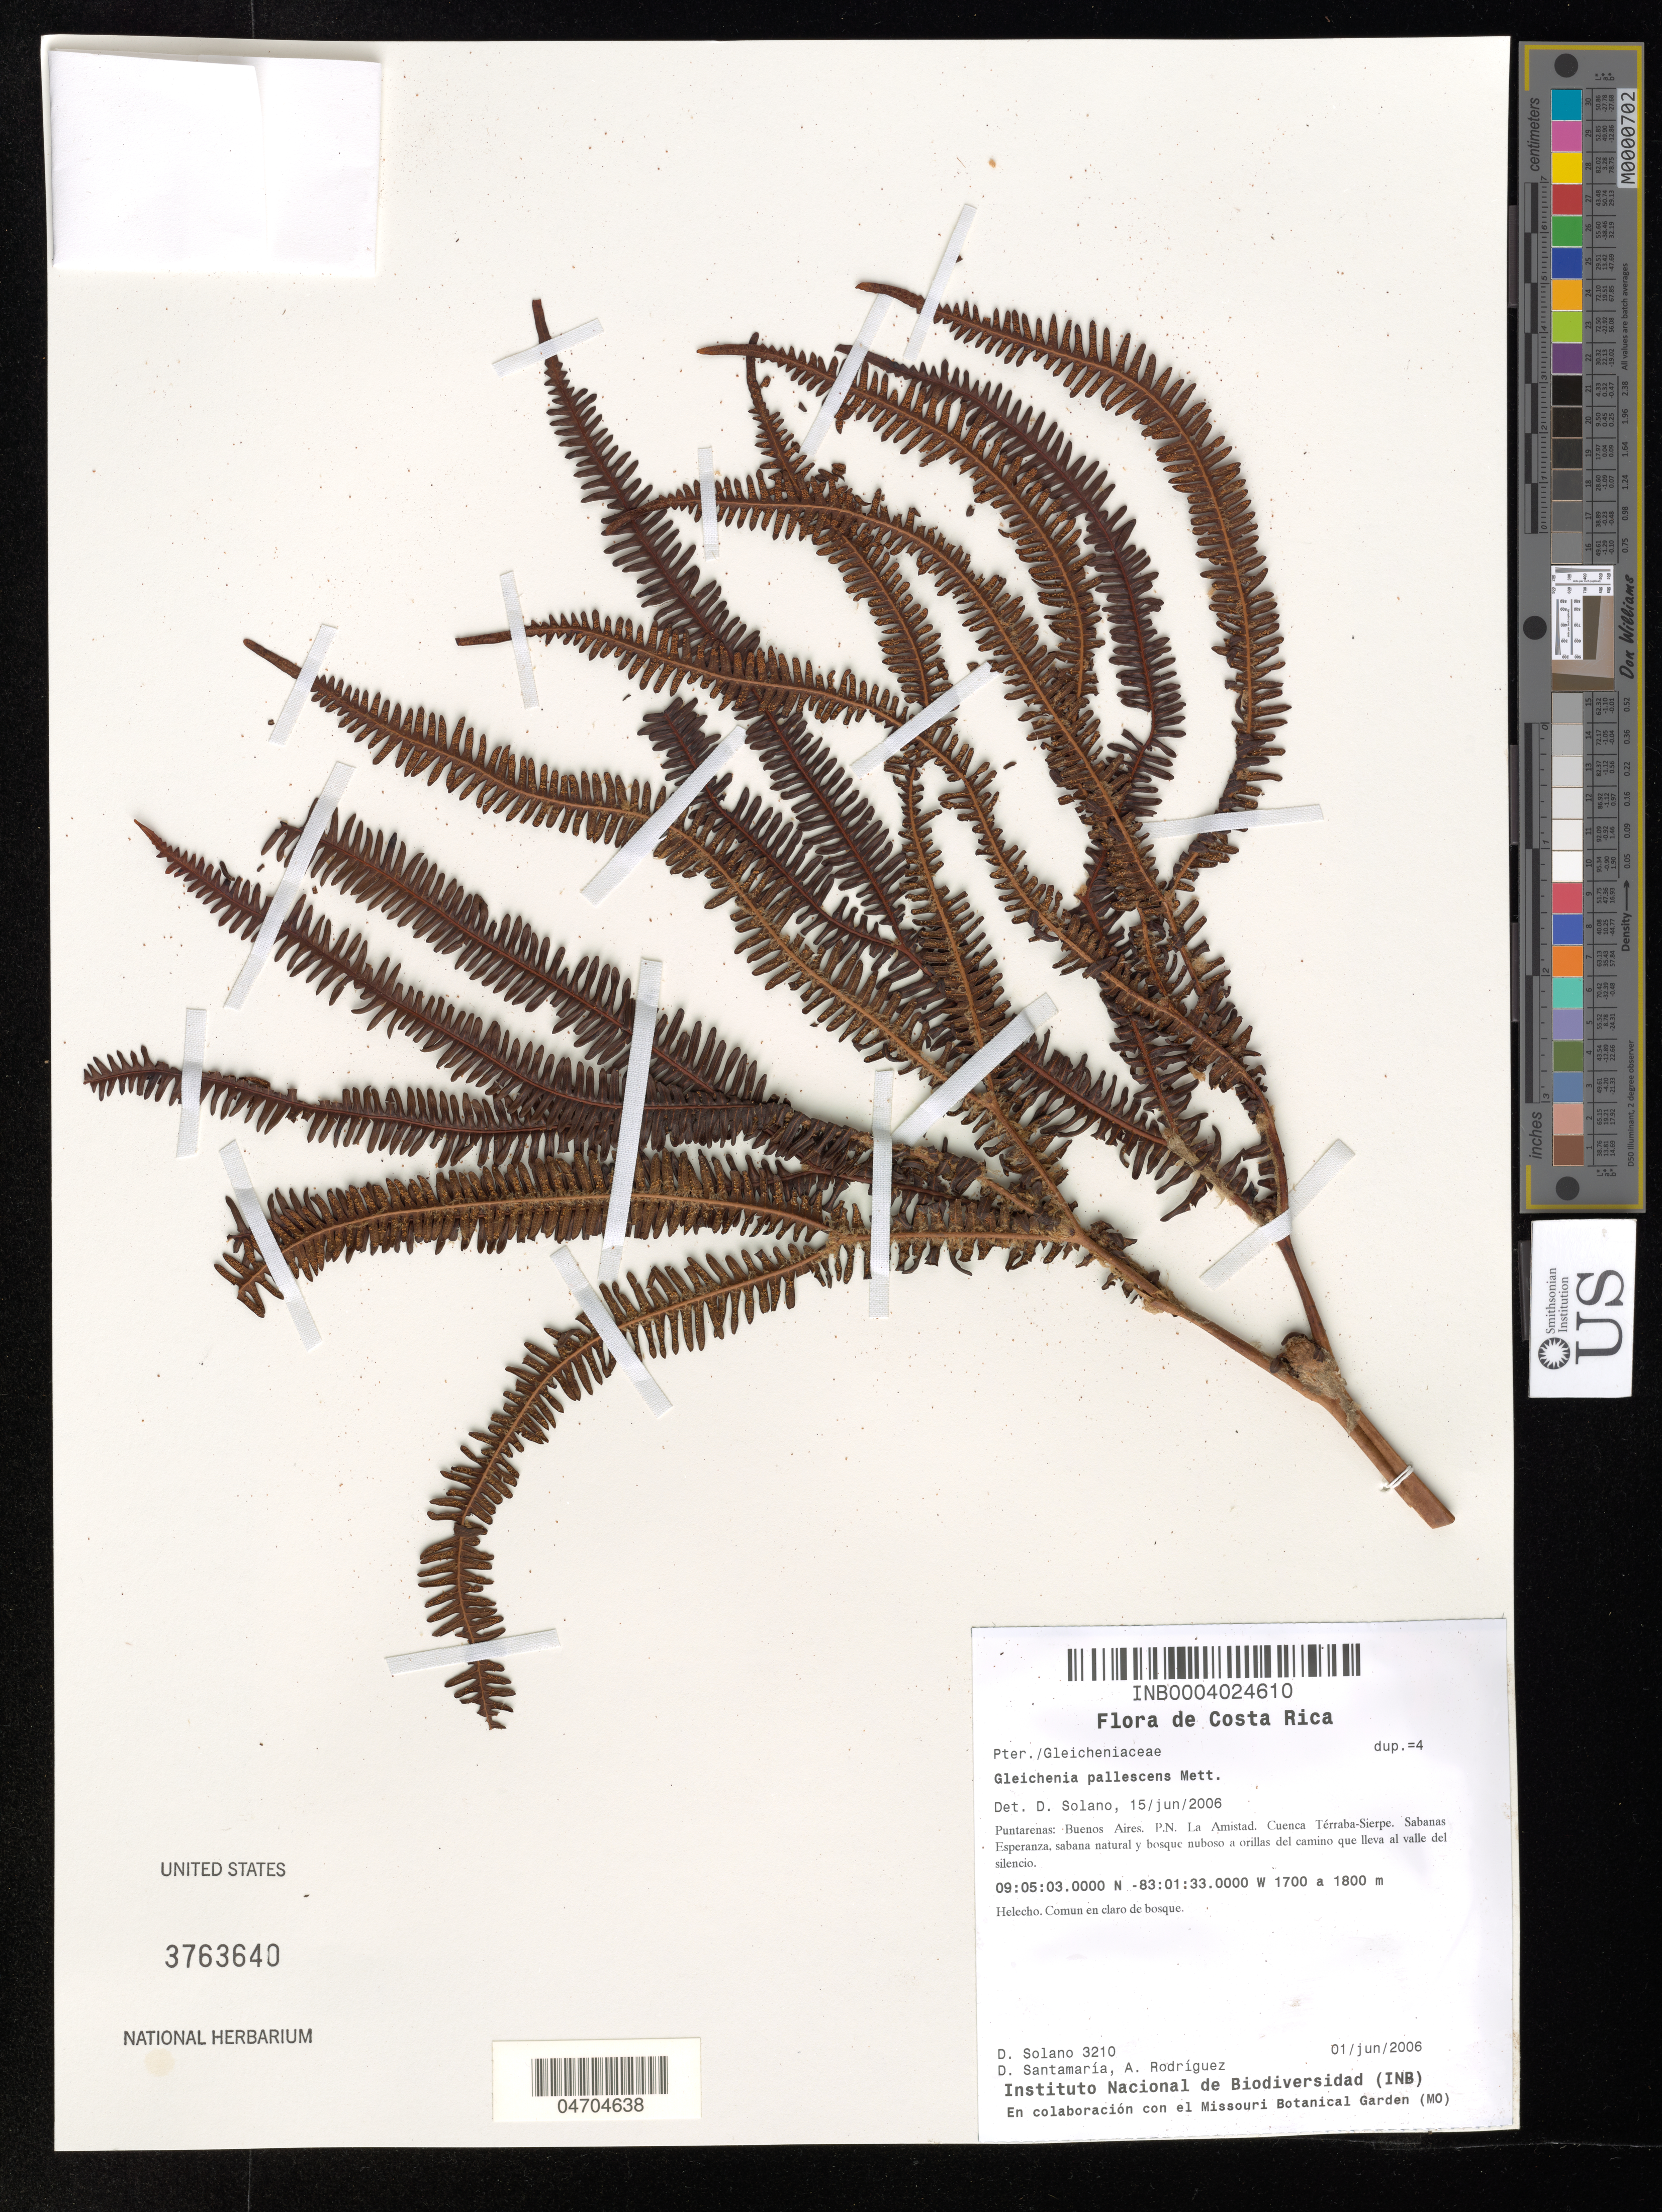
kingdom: Plantae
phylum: Tracheophyta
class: Polypodiopsida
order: Gleicheniales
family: Gleicheniaceae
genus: Sticherus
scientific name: Sticherus pallescens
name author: (Mett.) Vareschi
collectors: D. Solano, D. Santamaria & A. Rodríguez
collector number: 3210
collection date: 2006-06-01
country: Costa Rica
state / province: Puntarenas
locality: Buenos Aires. P. N. La Amistad. Cuenca Térraba-Sierpe. Sabanas Esperanza, sabana natural y bosque nuboso a orillas del camino que lleva al valle del silencio.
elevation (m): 1700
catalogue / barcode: US 3763640